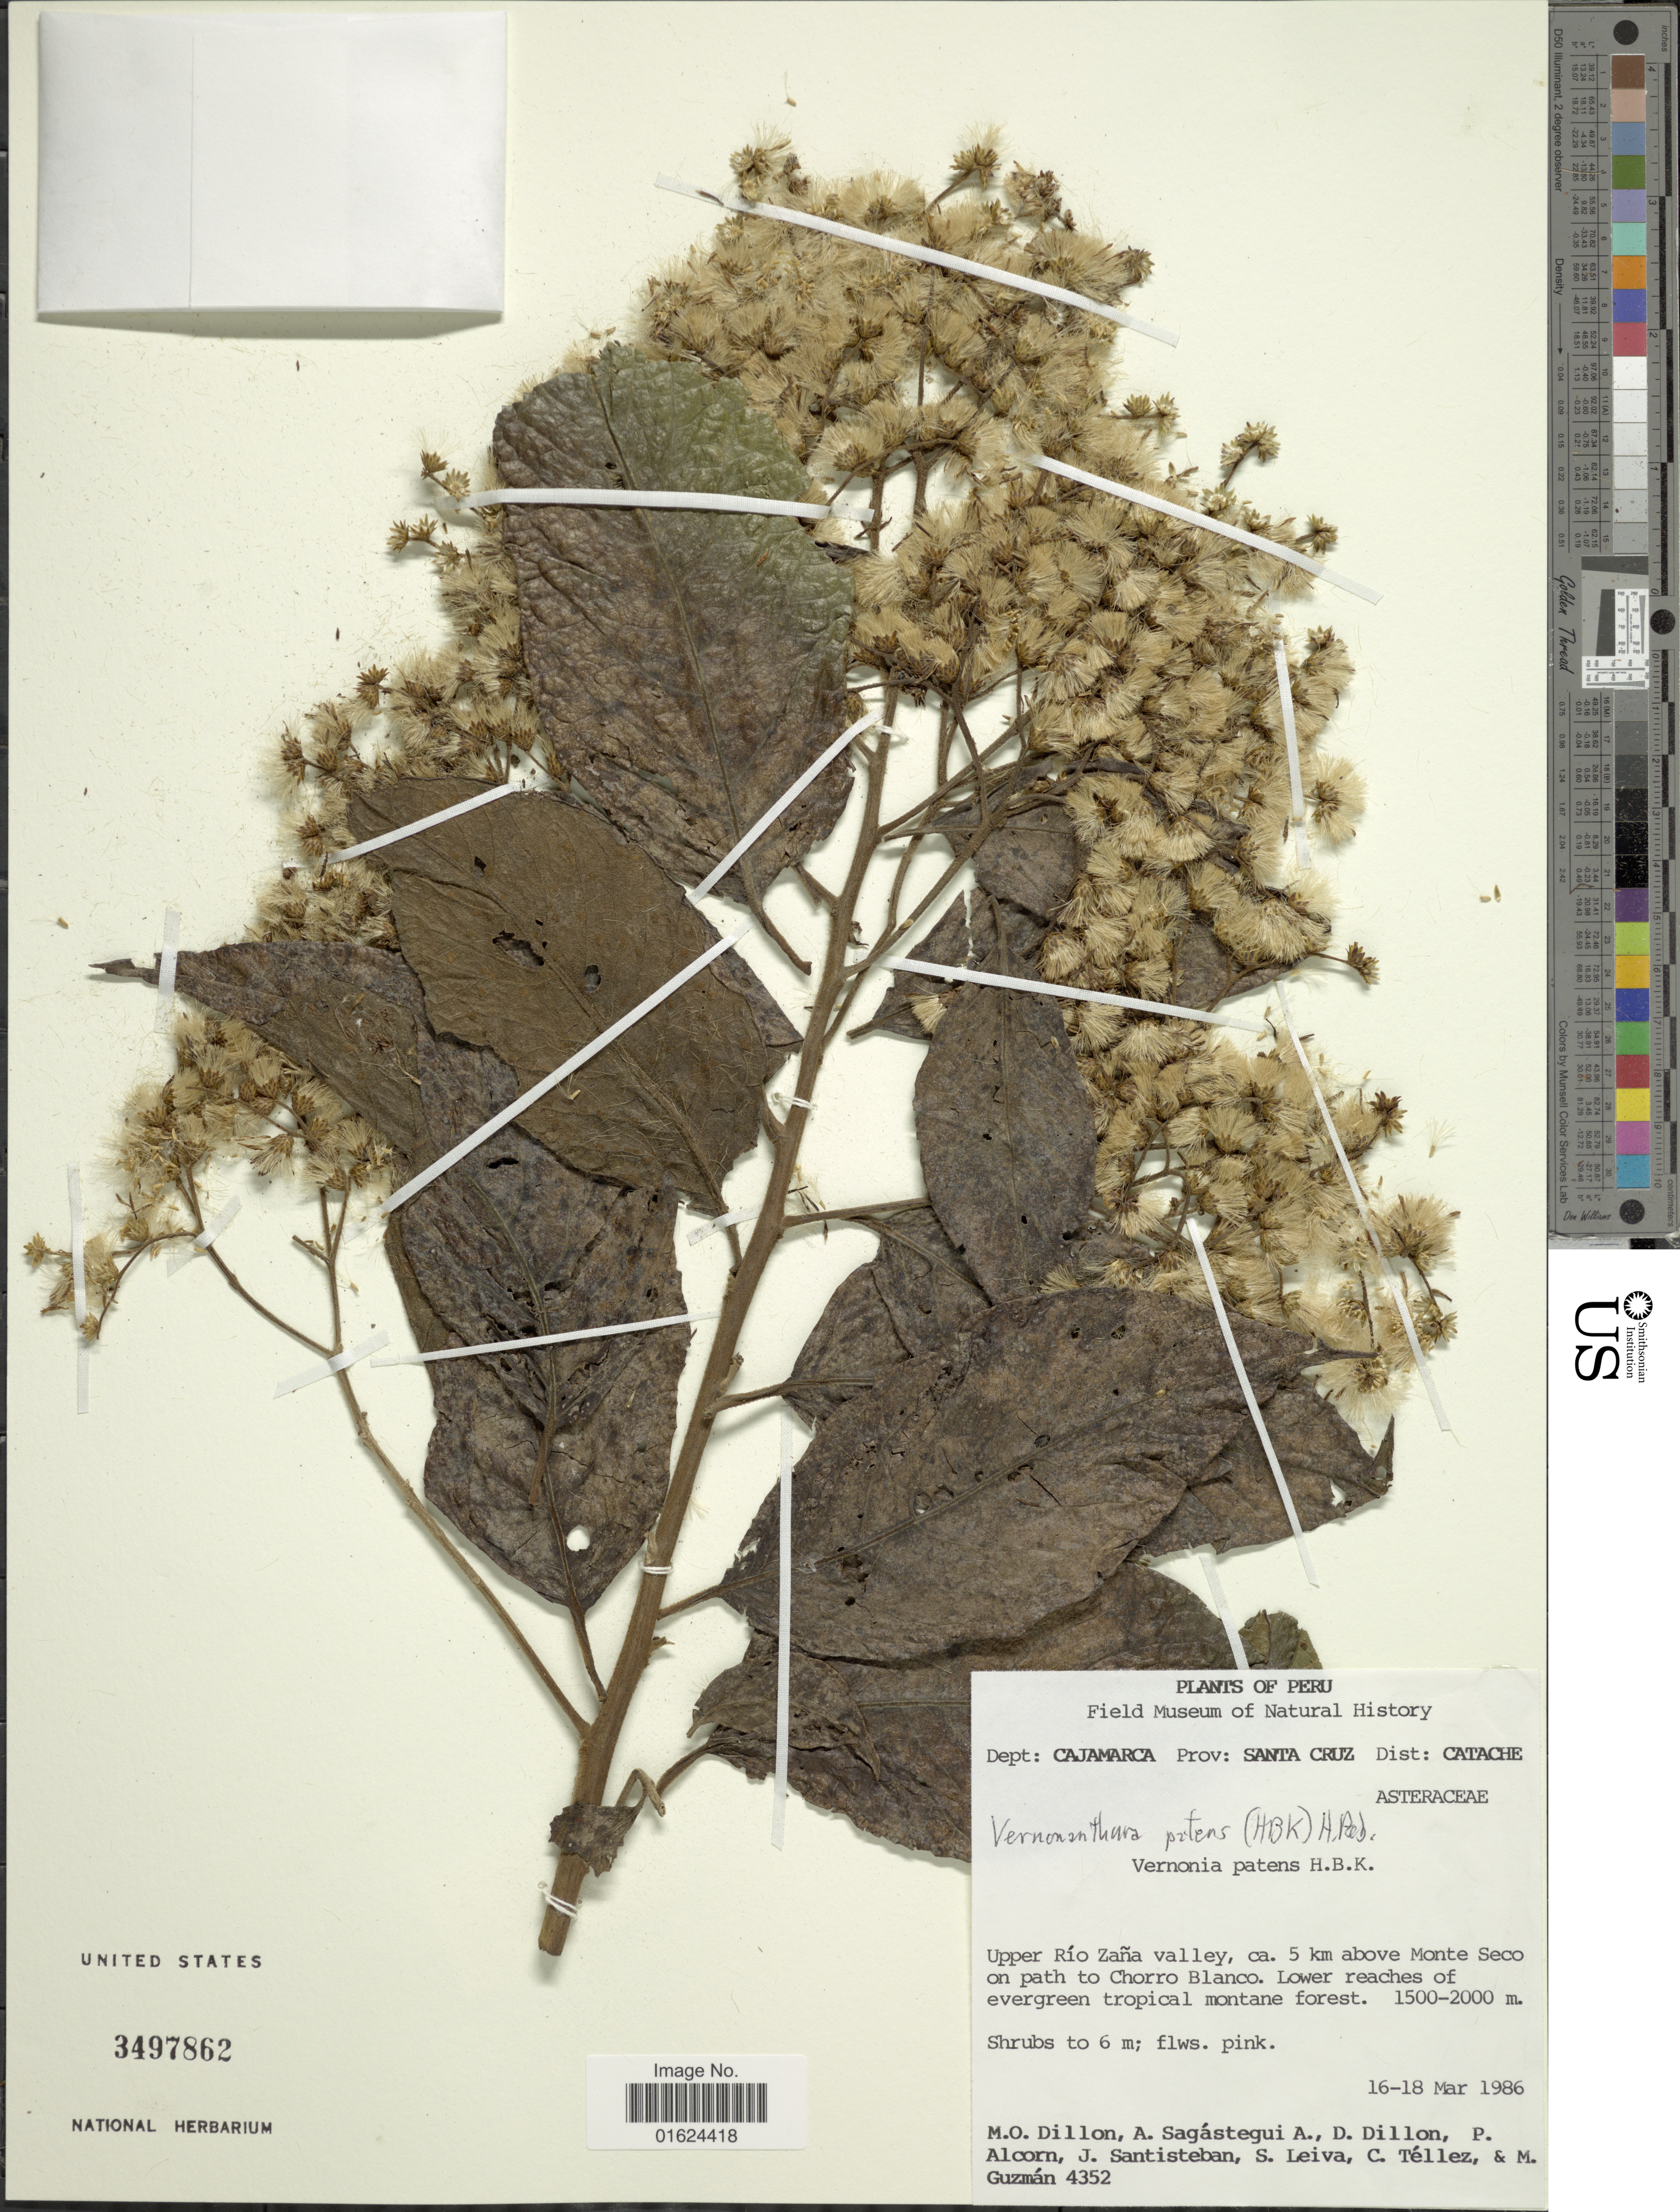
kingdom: Plantae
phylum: Tracheophyta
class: Magnoliopsida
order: Asterales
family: Asteraceae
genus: Vernonanthura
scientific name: Vernonanthura patens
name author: (Kunth) H. Rob.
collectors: M. O. Dillon, A. Sagástegui A., D. Dillon, P. Alcorn & et al.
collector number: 4352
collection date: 1986-03-16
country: Peru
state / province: Cajamarca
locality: Dept. Cajamarca, Prov: Santa Cruz, Dist: Catache, Upper Río Zaña valley, ca. 5 km above Monte Seco on path to Chorro Blanco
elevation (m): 1500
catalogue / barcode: US 3497862